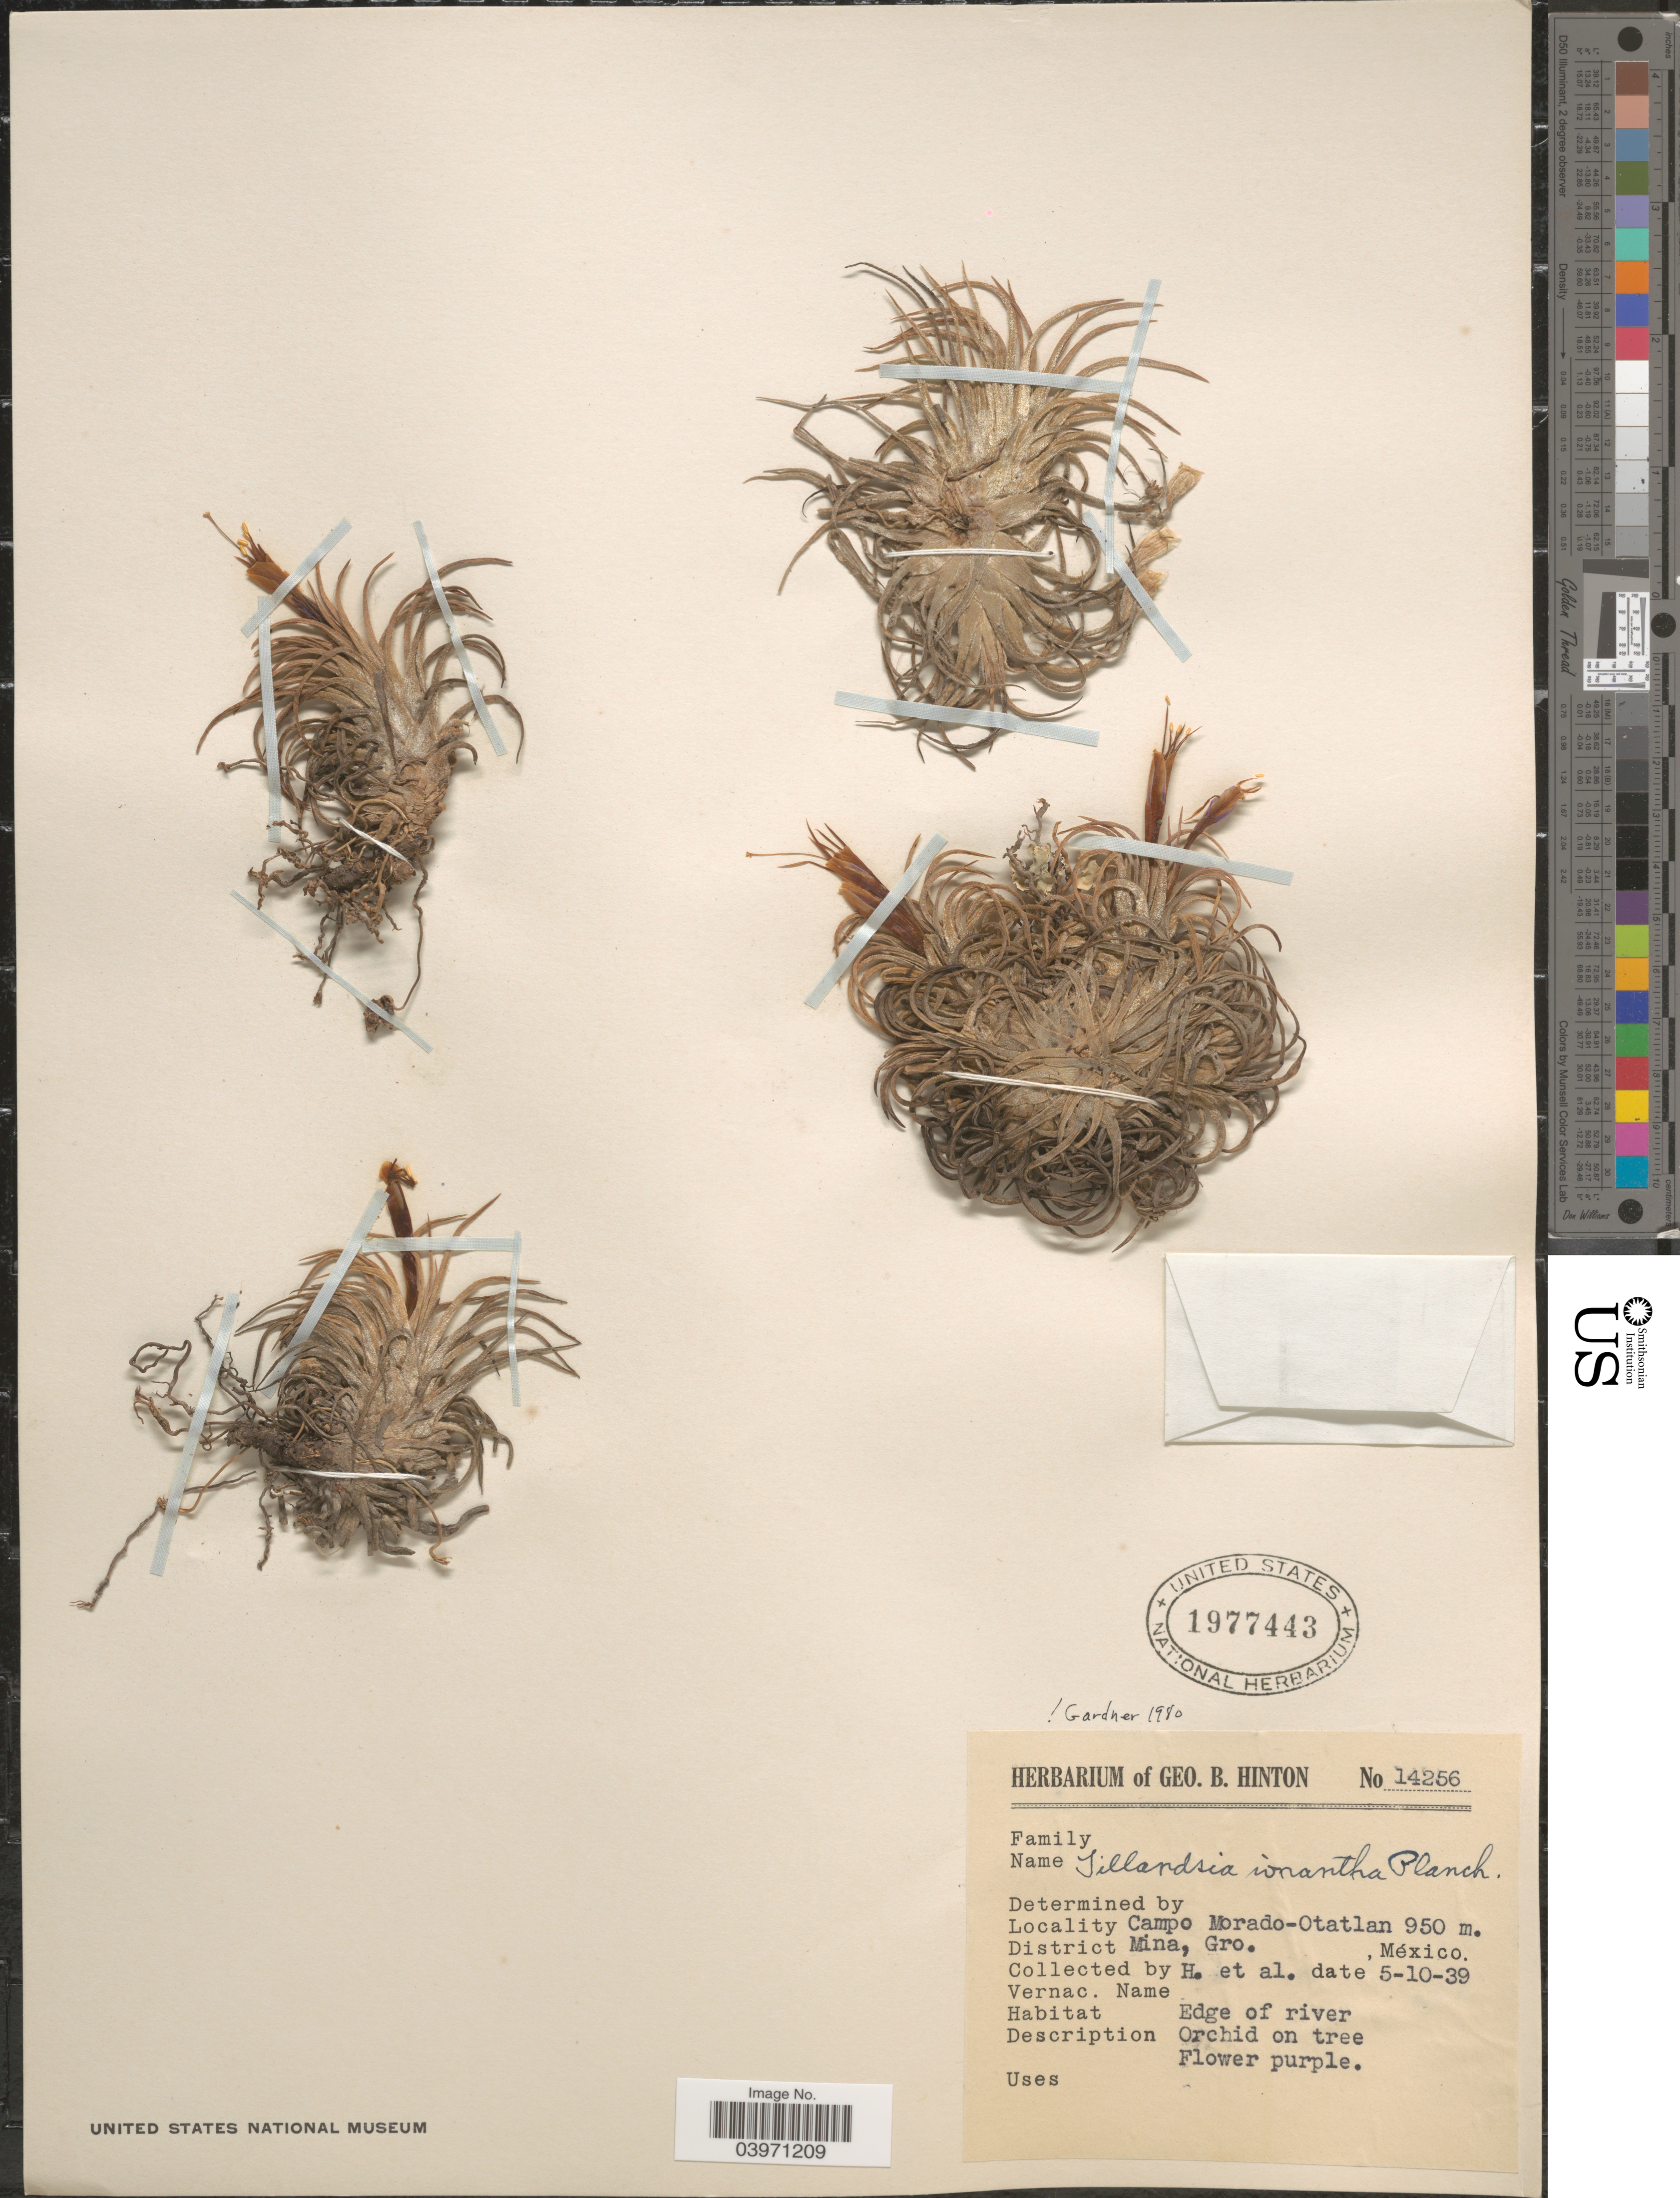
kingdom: Plantae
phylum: Tracheophyta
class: Liliopsida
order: Poales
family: Bromeliaceae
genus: Tillandsia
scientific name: Tillandsia ionantha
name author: Planch.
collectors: G. B. Hinton & et al.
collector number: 14256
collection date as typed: Transcribed d/m/y: 5/10/39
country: Mexico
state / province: Guerrero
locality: Campo Morado-Otatlan. District Mina.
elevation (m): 950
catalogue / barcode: US 1977443